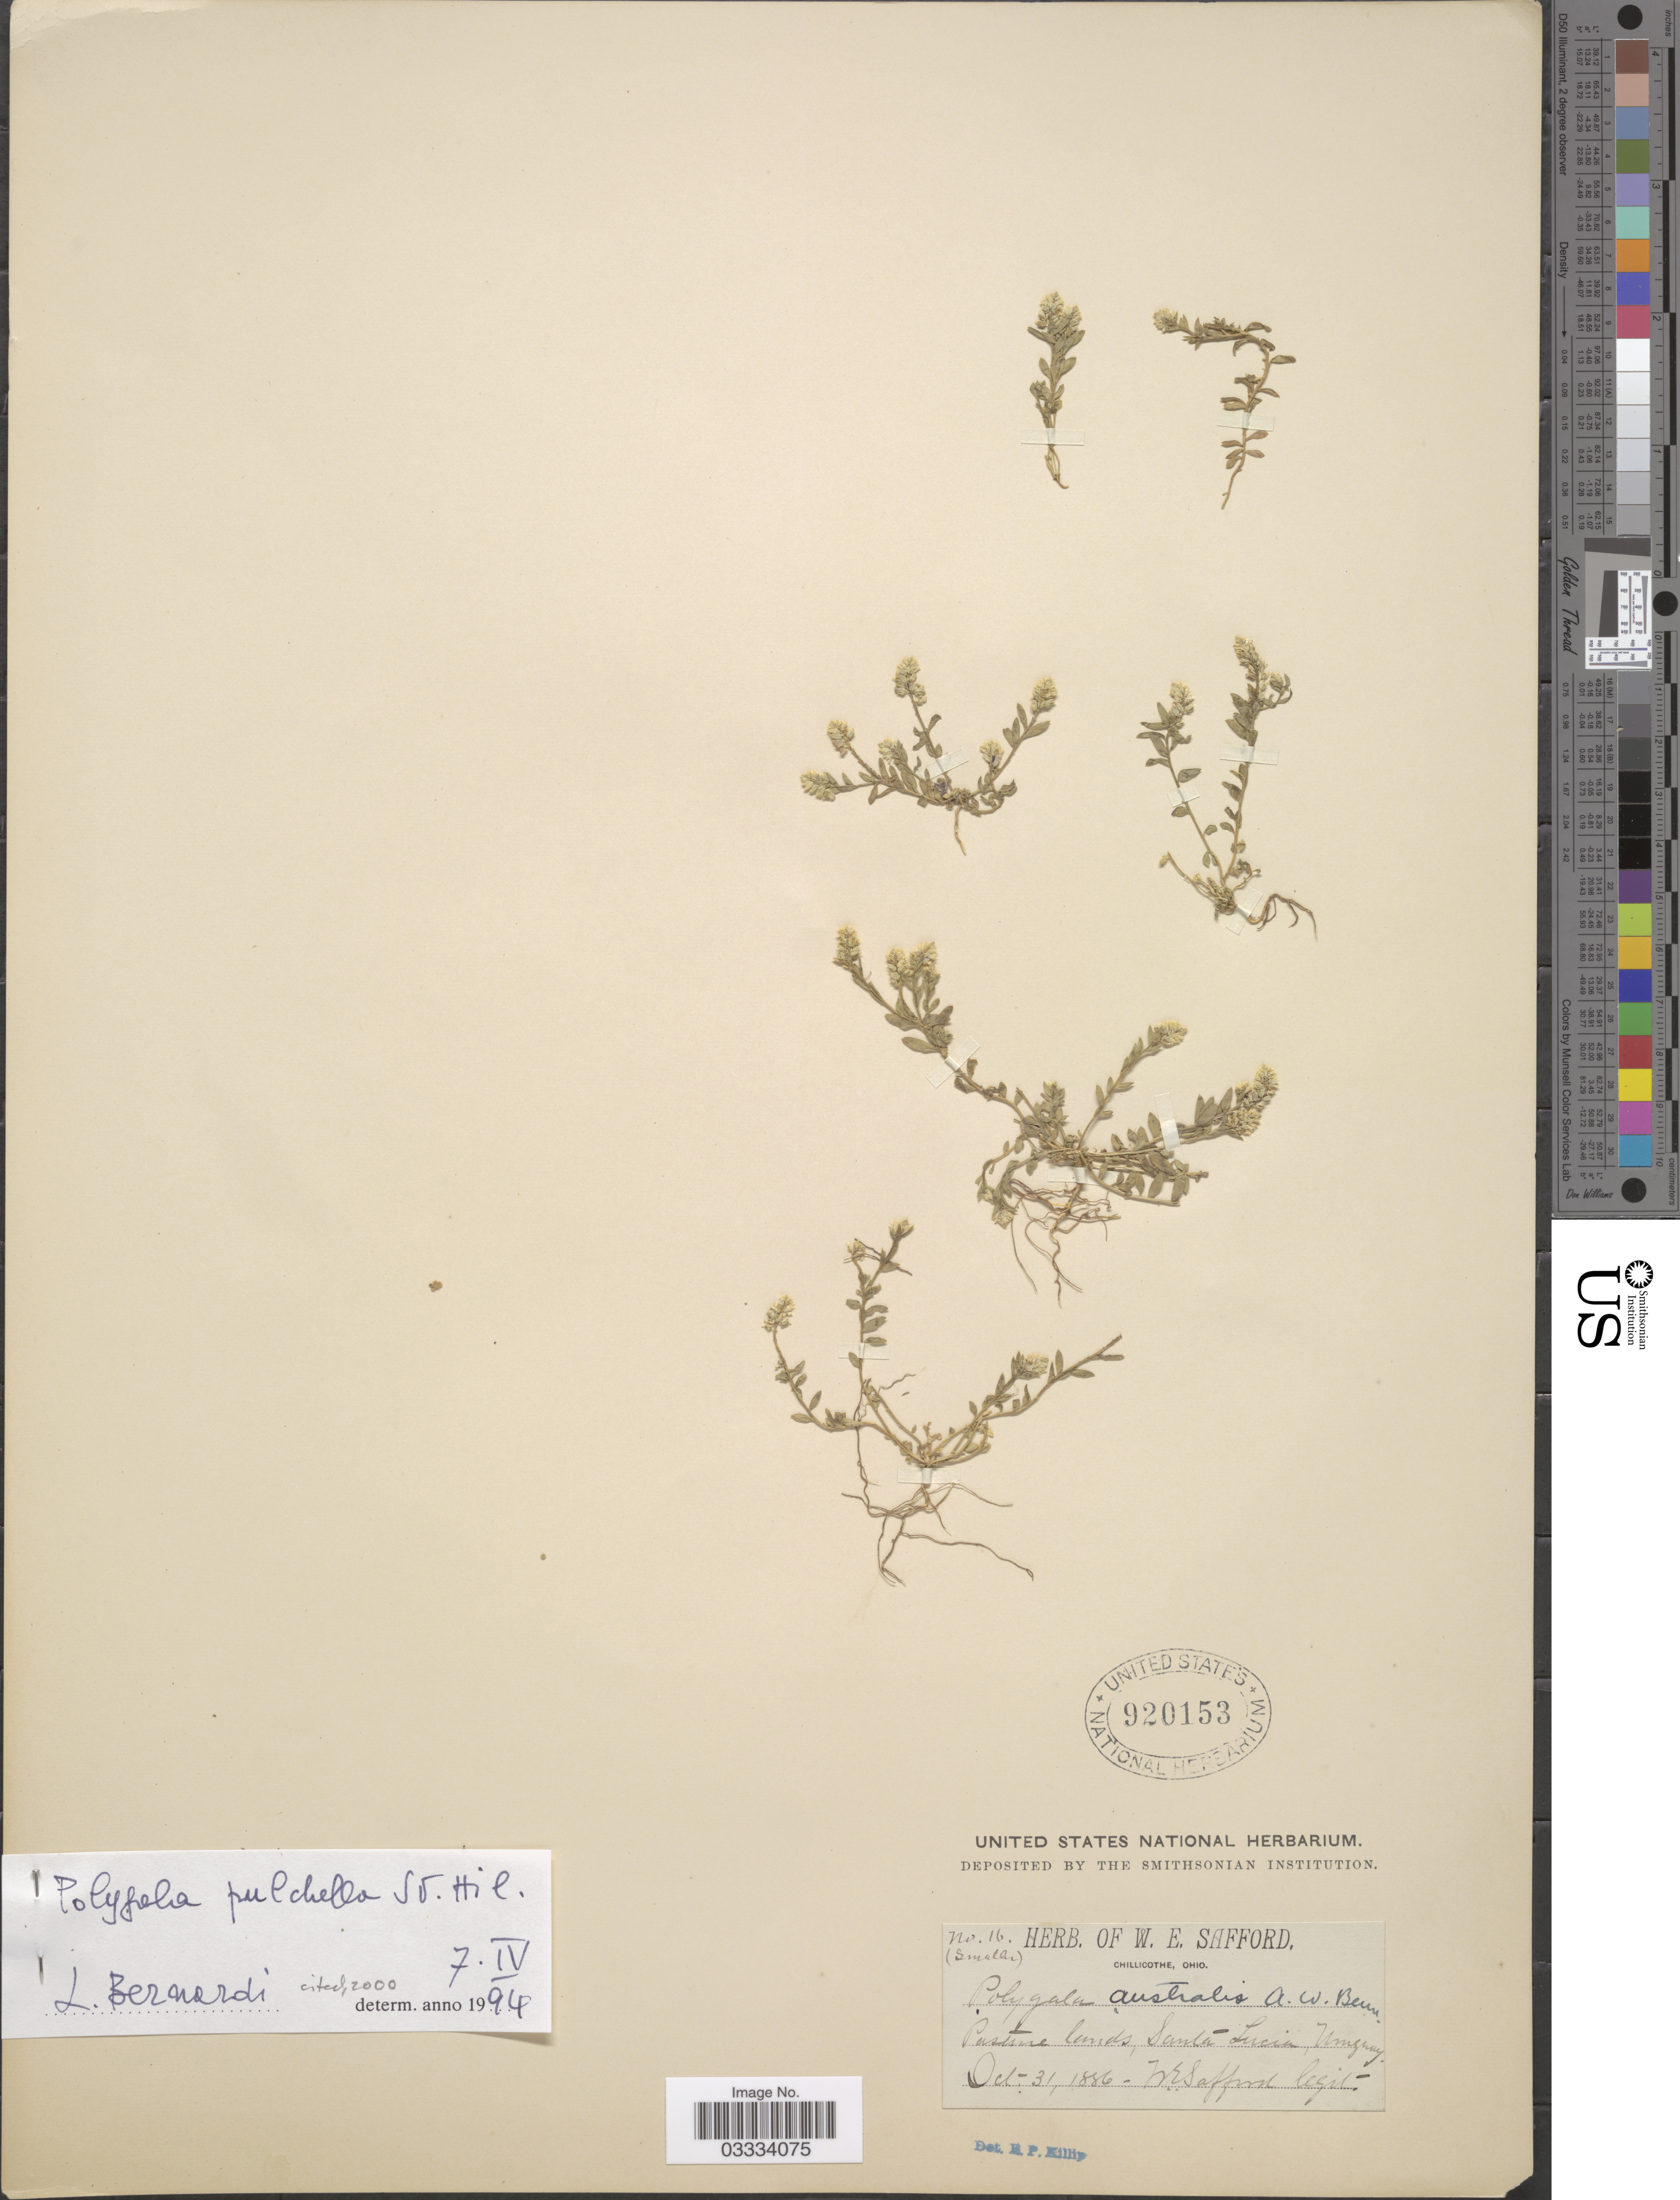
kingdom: Plantae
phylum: Tracheophyta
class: Magnoliopsida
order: Fabales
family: Polygalaceae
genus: Polygala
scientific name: Polygala pulchella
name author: A. St.-Hil. & Moq.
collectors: W. E. Safford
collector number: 16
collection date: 1886-10-31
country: Uruguay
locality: Pasture lands, Santa Lucia.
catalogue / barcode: US 920153